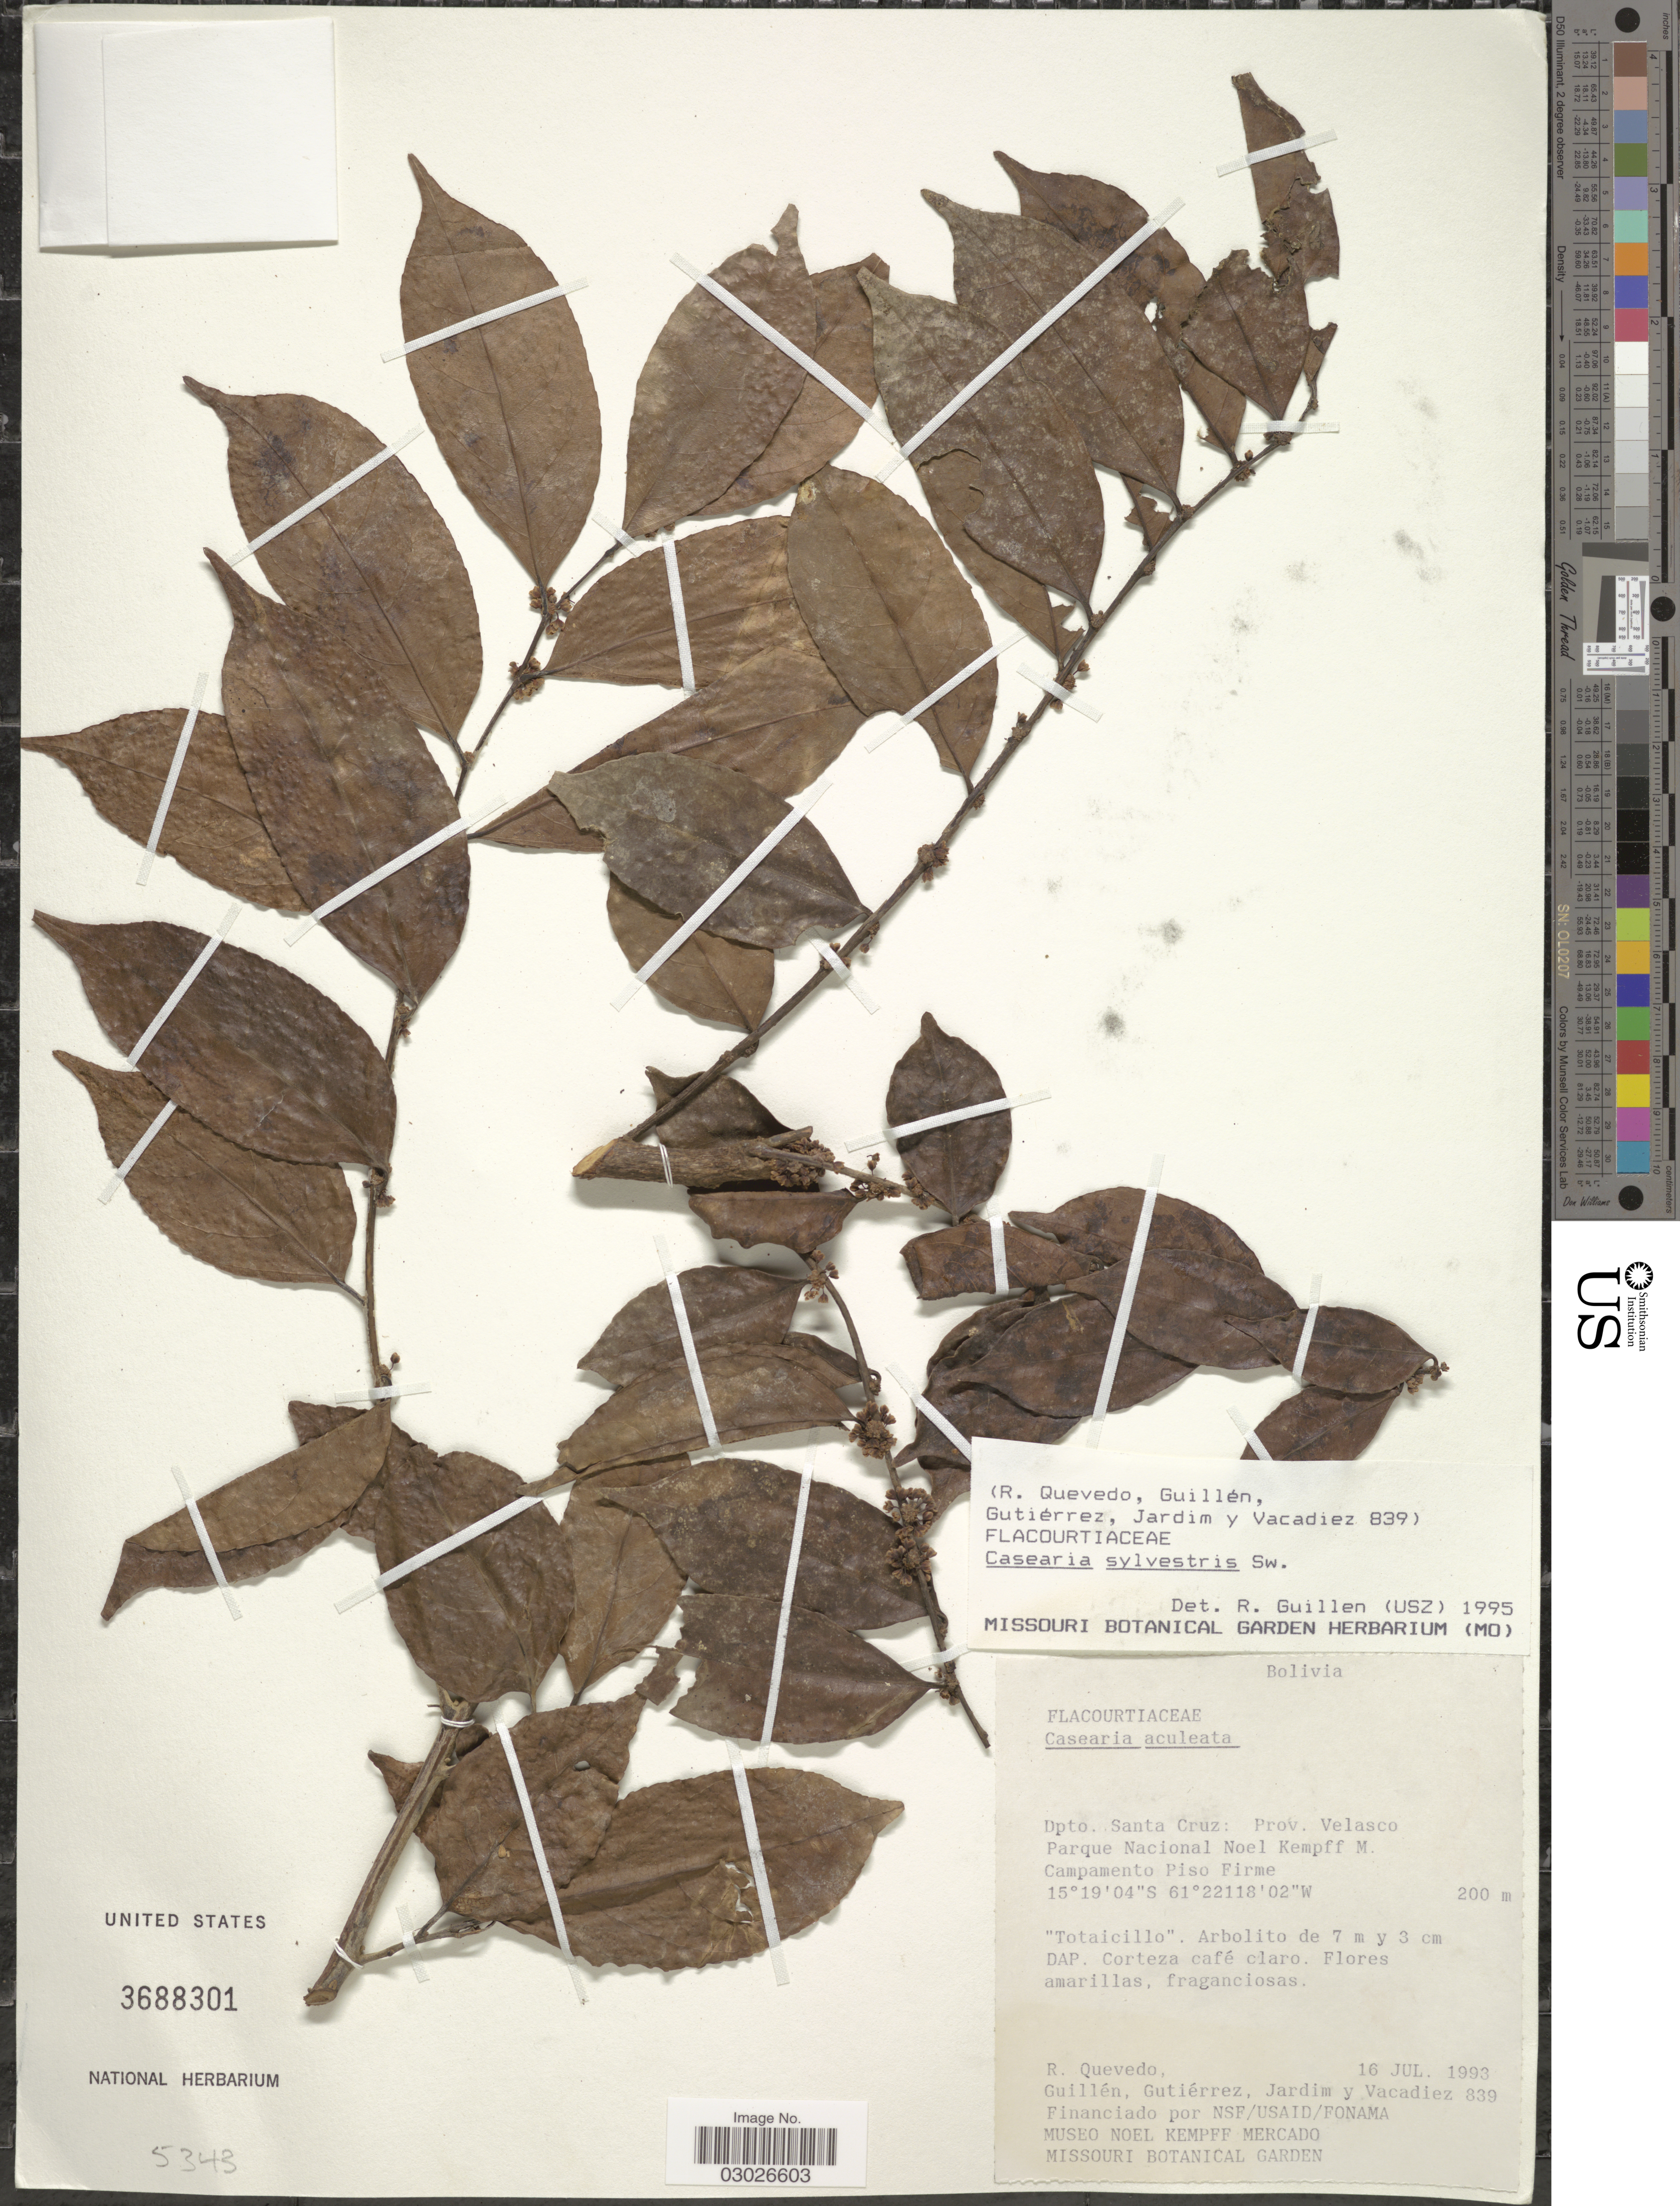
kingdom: Plantae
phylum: Tracheophyta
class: Magnoliopsida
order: Malpighiales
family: Salicaceae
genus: Casearia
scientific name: Casearia sylvestris var. sylvestris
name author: Sw.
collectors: R. Quevedo, -- Guillen, Gutiérrez, --, Jardim, -- & -. Vacadiez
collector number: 839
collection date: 1993-07-16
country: Bolivia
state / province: Santa Cruz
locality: Dpto. Santa Cruz: Prov. Velasco, Parque Nacional Noel Kempff M., Campamento Piso Firme.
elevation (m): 200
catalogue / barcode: US 3688301